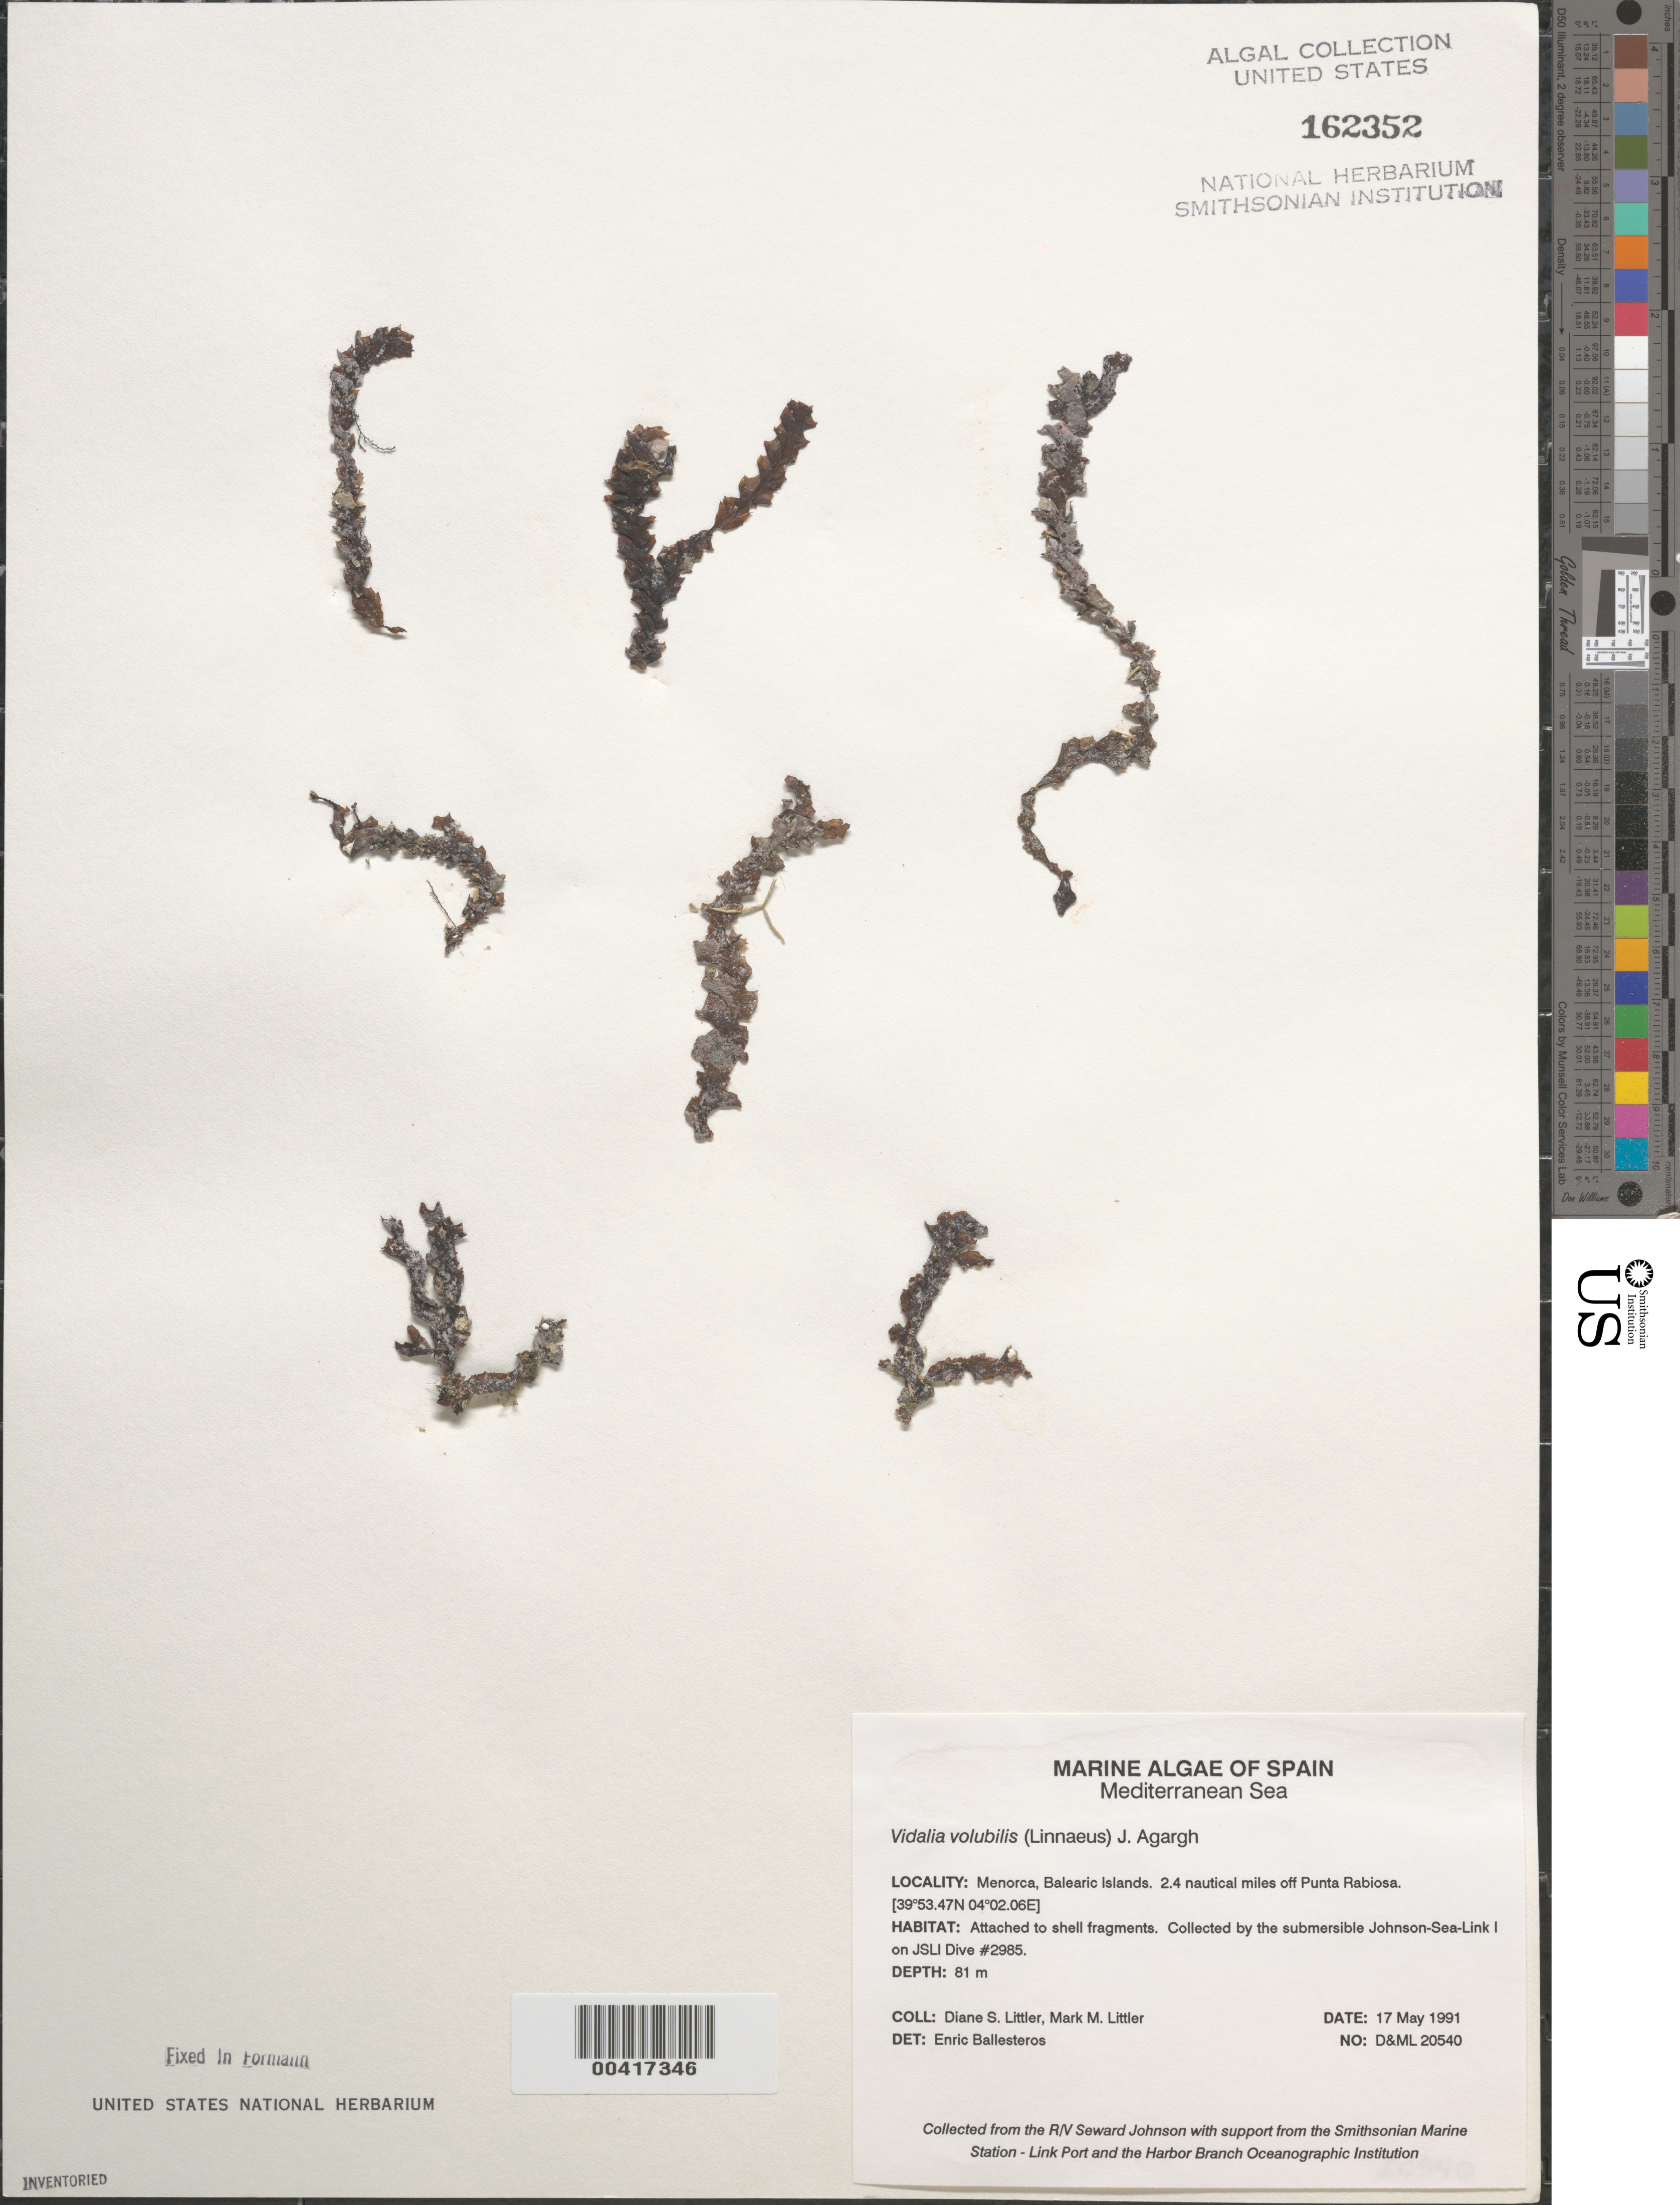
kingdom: Plantae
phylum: Rhodophyta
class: Florideophyceae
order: Ceramiales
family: Rhodomelaceae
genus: Osmundaria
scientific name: Osmundaria volubilis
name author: (L.) R.E. Norris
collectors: D. S. Littler & M. M. Littler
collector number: D&ML 20540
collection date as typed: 17 May 1991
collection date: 1991-05-17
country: Spain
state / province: Islas Baleares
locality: Menorca, 2.4 miles off punta rabiosa, balearic islands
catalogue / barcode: US 162352